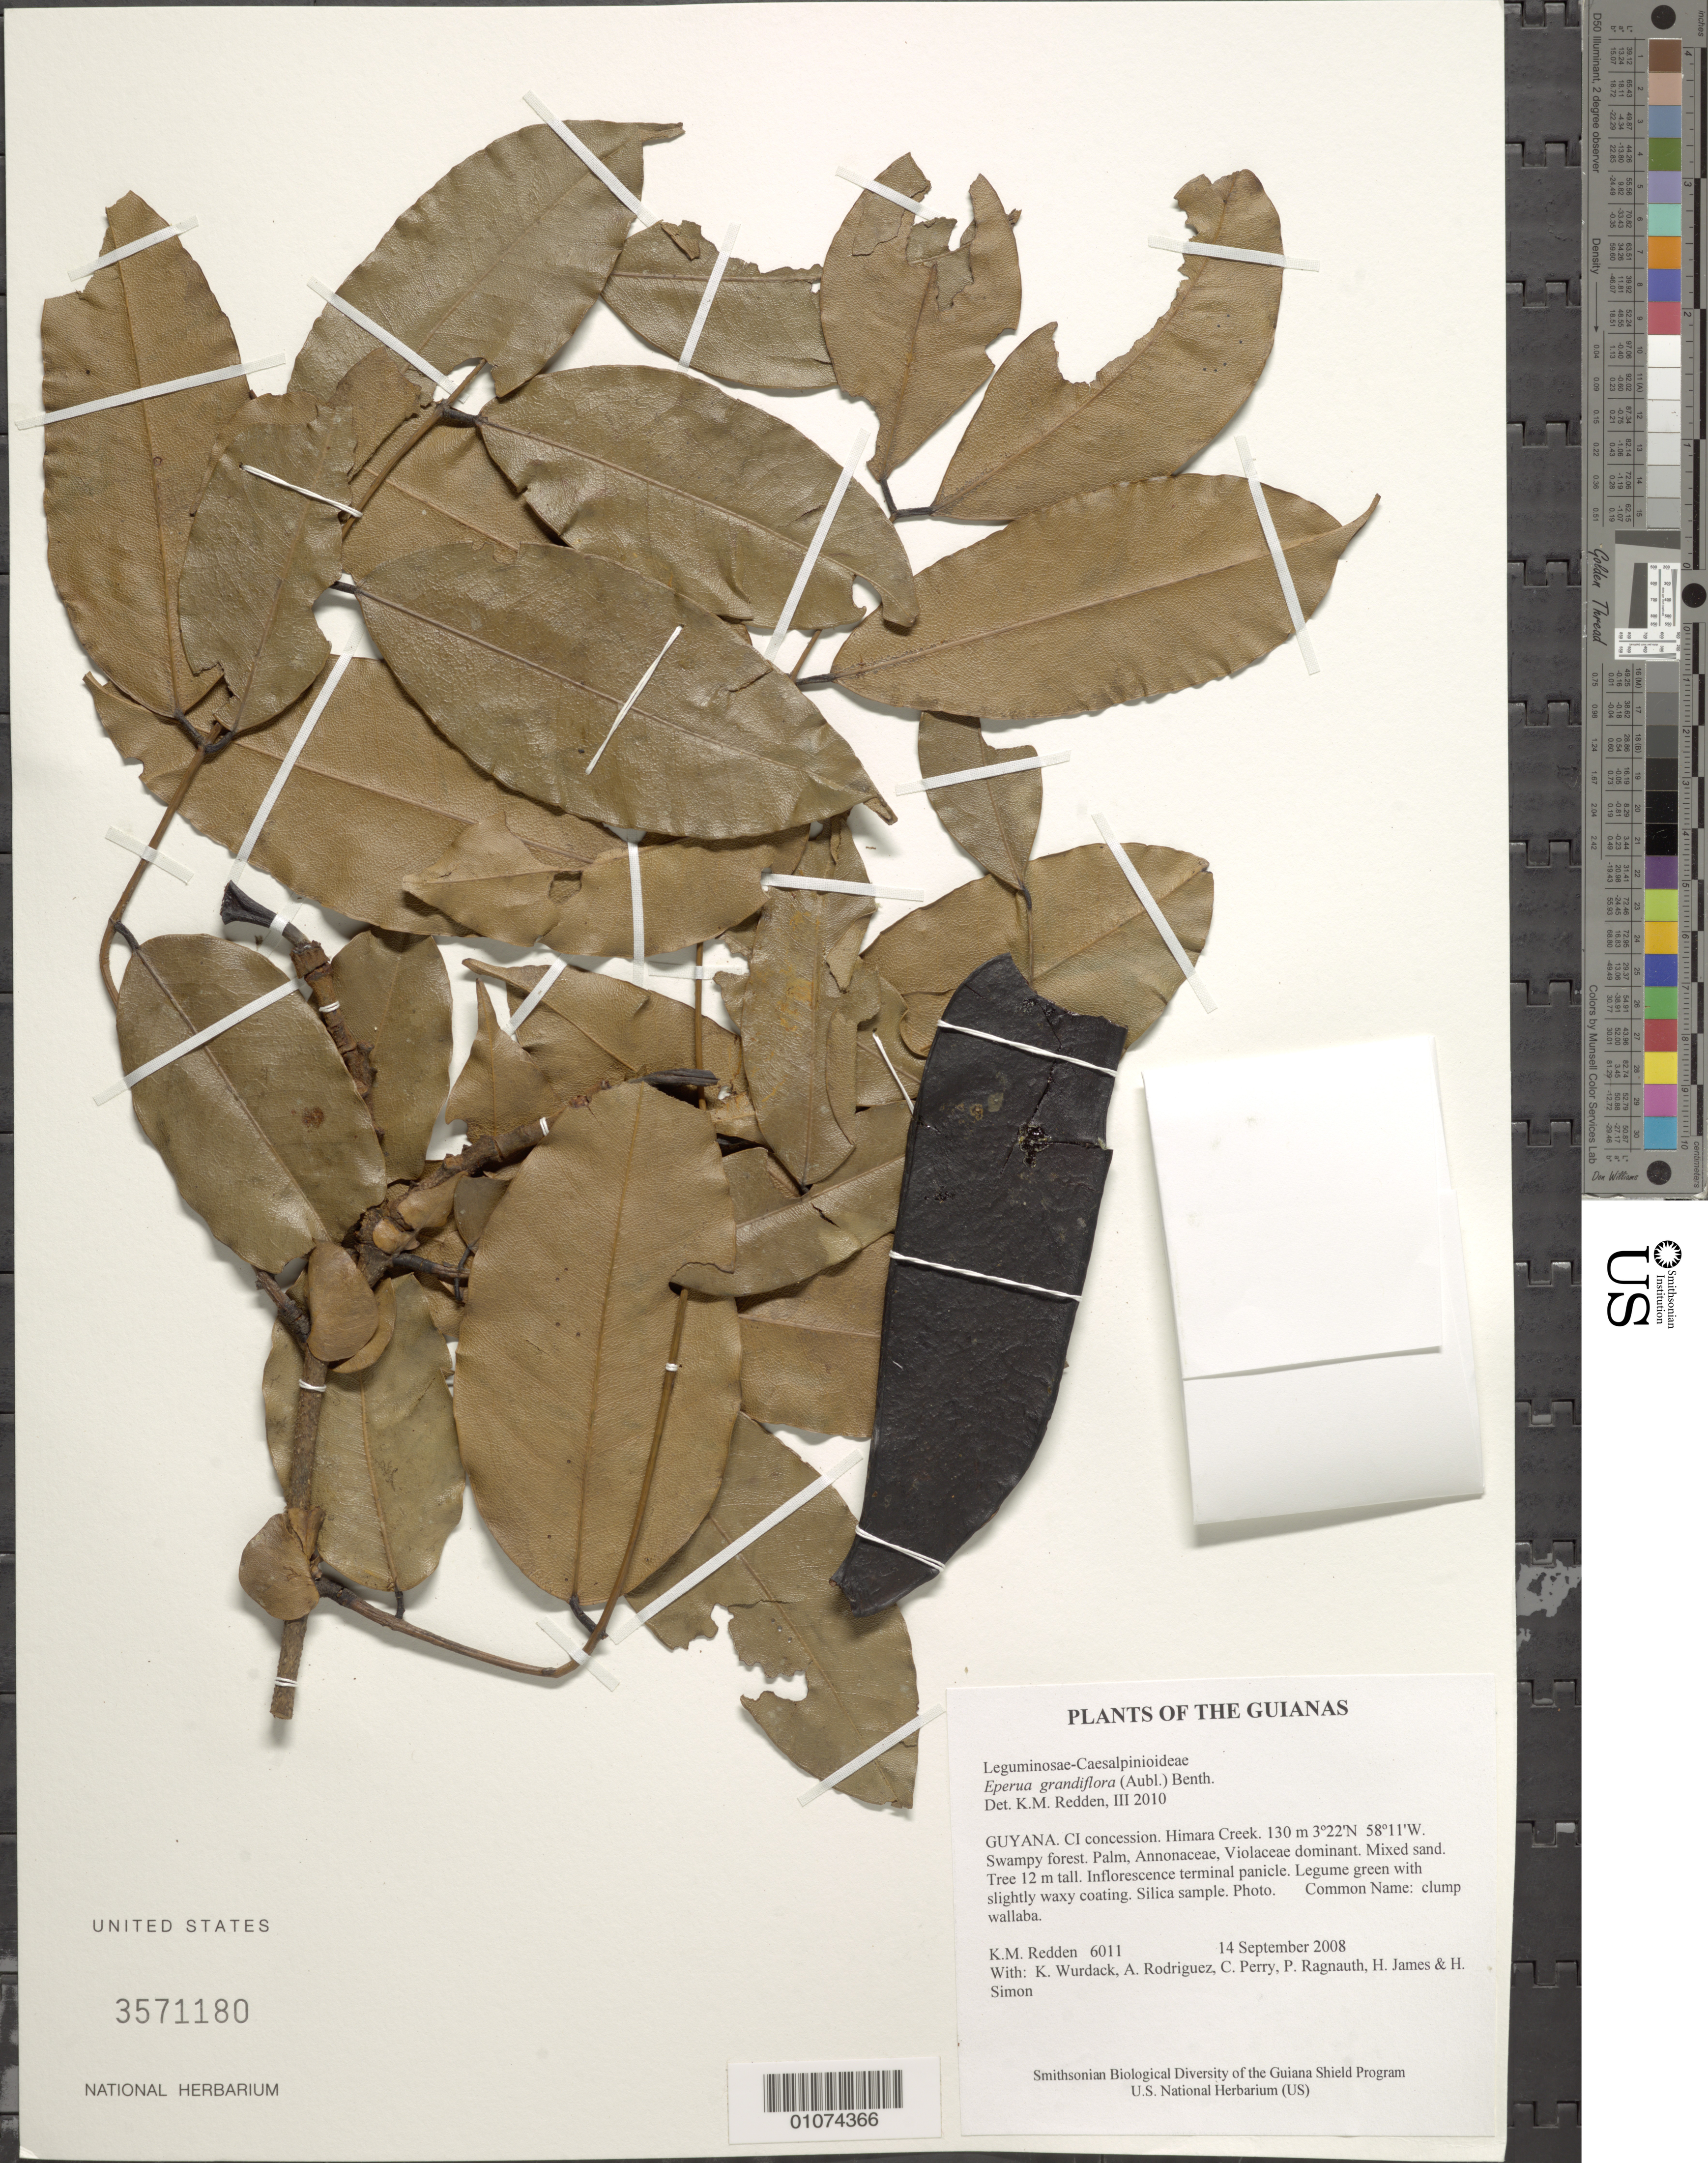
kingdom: Plantae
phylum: Tracheophyta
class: Magnoliopsida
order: Fabales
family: Fabaceae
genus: Eperua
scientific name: Eperua schomburgkiana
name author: Benth.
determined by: Fortes, E. A.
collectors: K. M. Redden, K. Wurdack, A. Rodriguez, C. Perry, P. Ragnauth, H. James & H. Simon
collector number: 6011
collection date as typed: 14 September 2008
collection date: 2008-09-14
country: Guyana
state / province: U. Takutu-U. Essequibo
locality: CI concession. Himara Creek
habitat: Swampy forest. Palm, Annonaceae, Violaceae dominant. Mixed sand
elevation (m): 130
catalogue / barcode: US 3571180